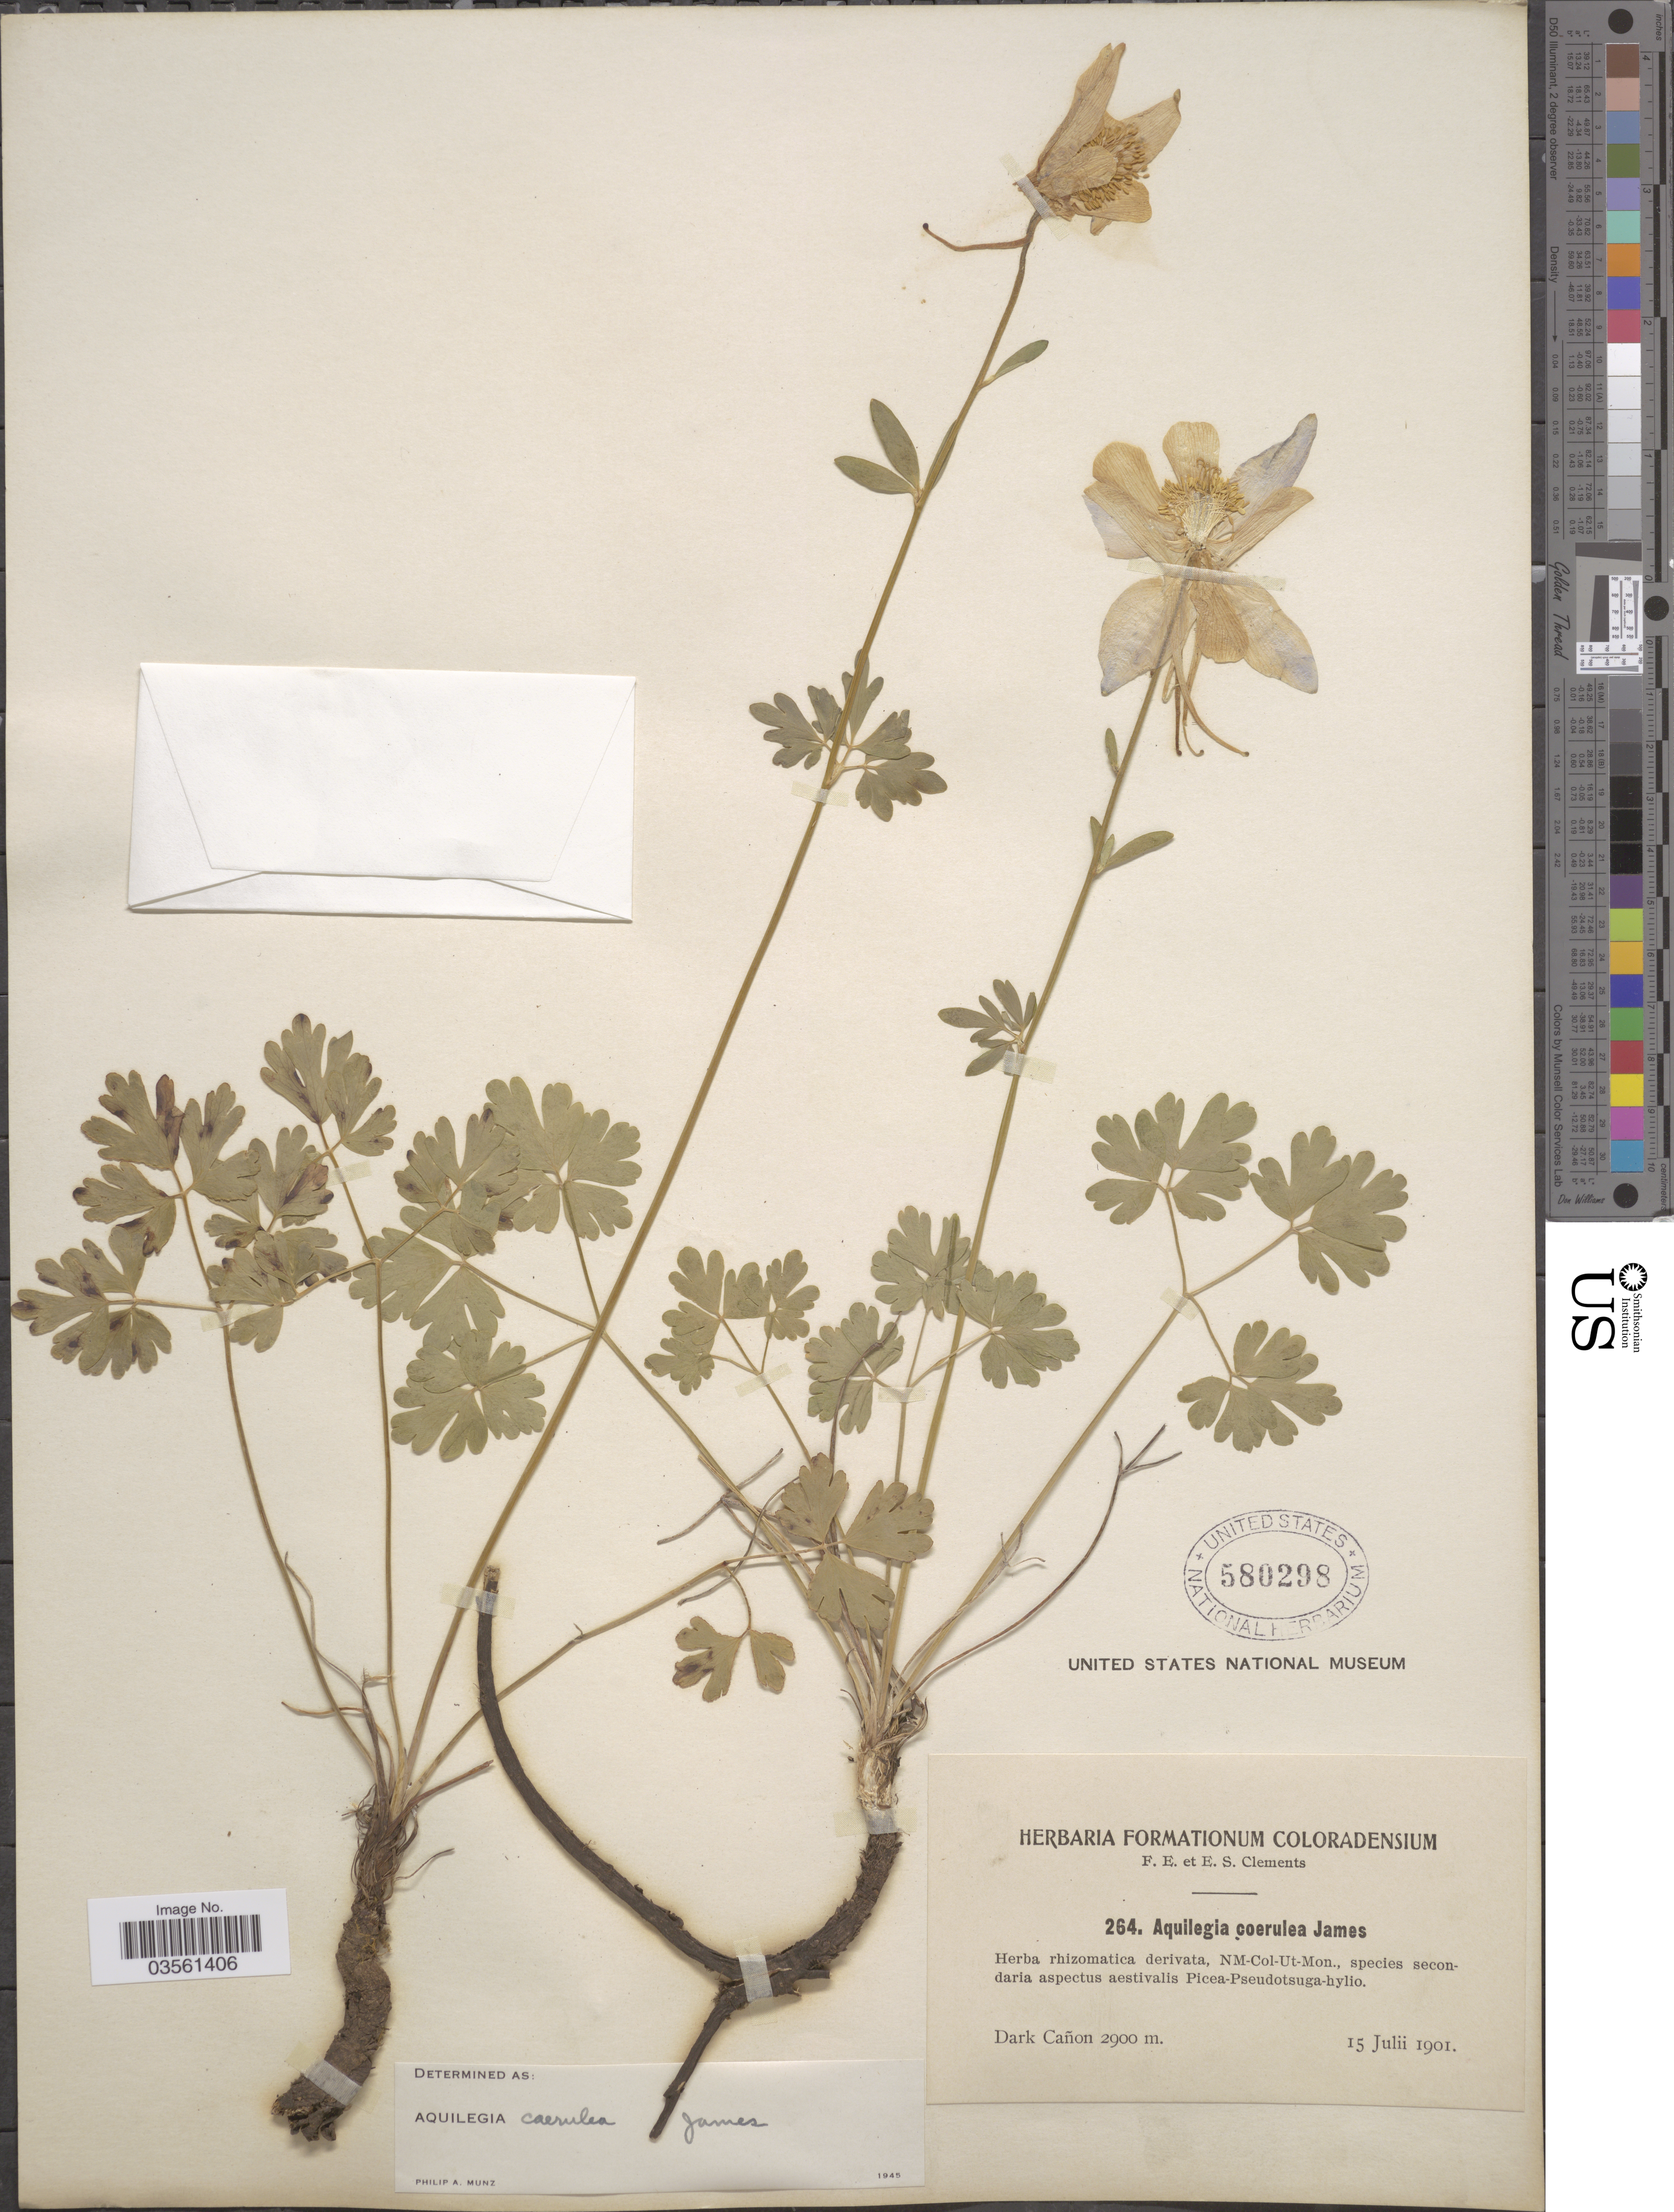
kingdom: Plantae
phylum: Tracheophyta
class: Magnoliopsida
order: Ranunculales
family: Ranunculaceae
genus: Aquilegia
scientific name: Aquilegia coerulea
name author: E. James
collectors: F. E. Clements & E. S. Clements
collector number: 264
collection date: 1901-07-15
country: United States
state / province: Colorado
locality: Dark Cañon.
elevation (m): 2900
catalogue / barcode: US 580298